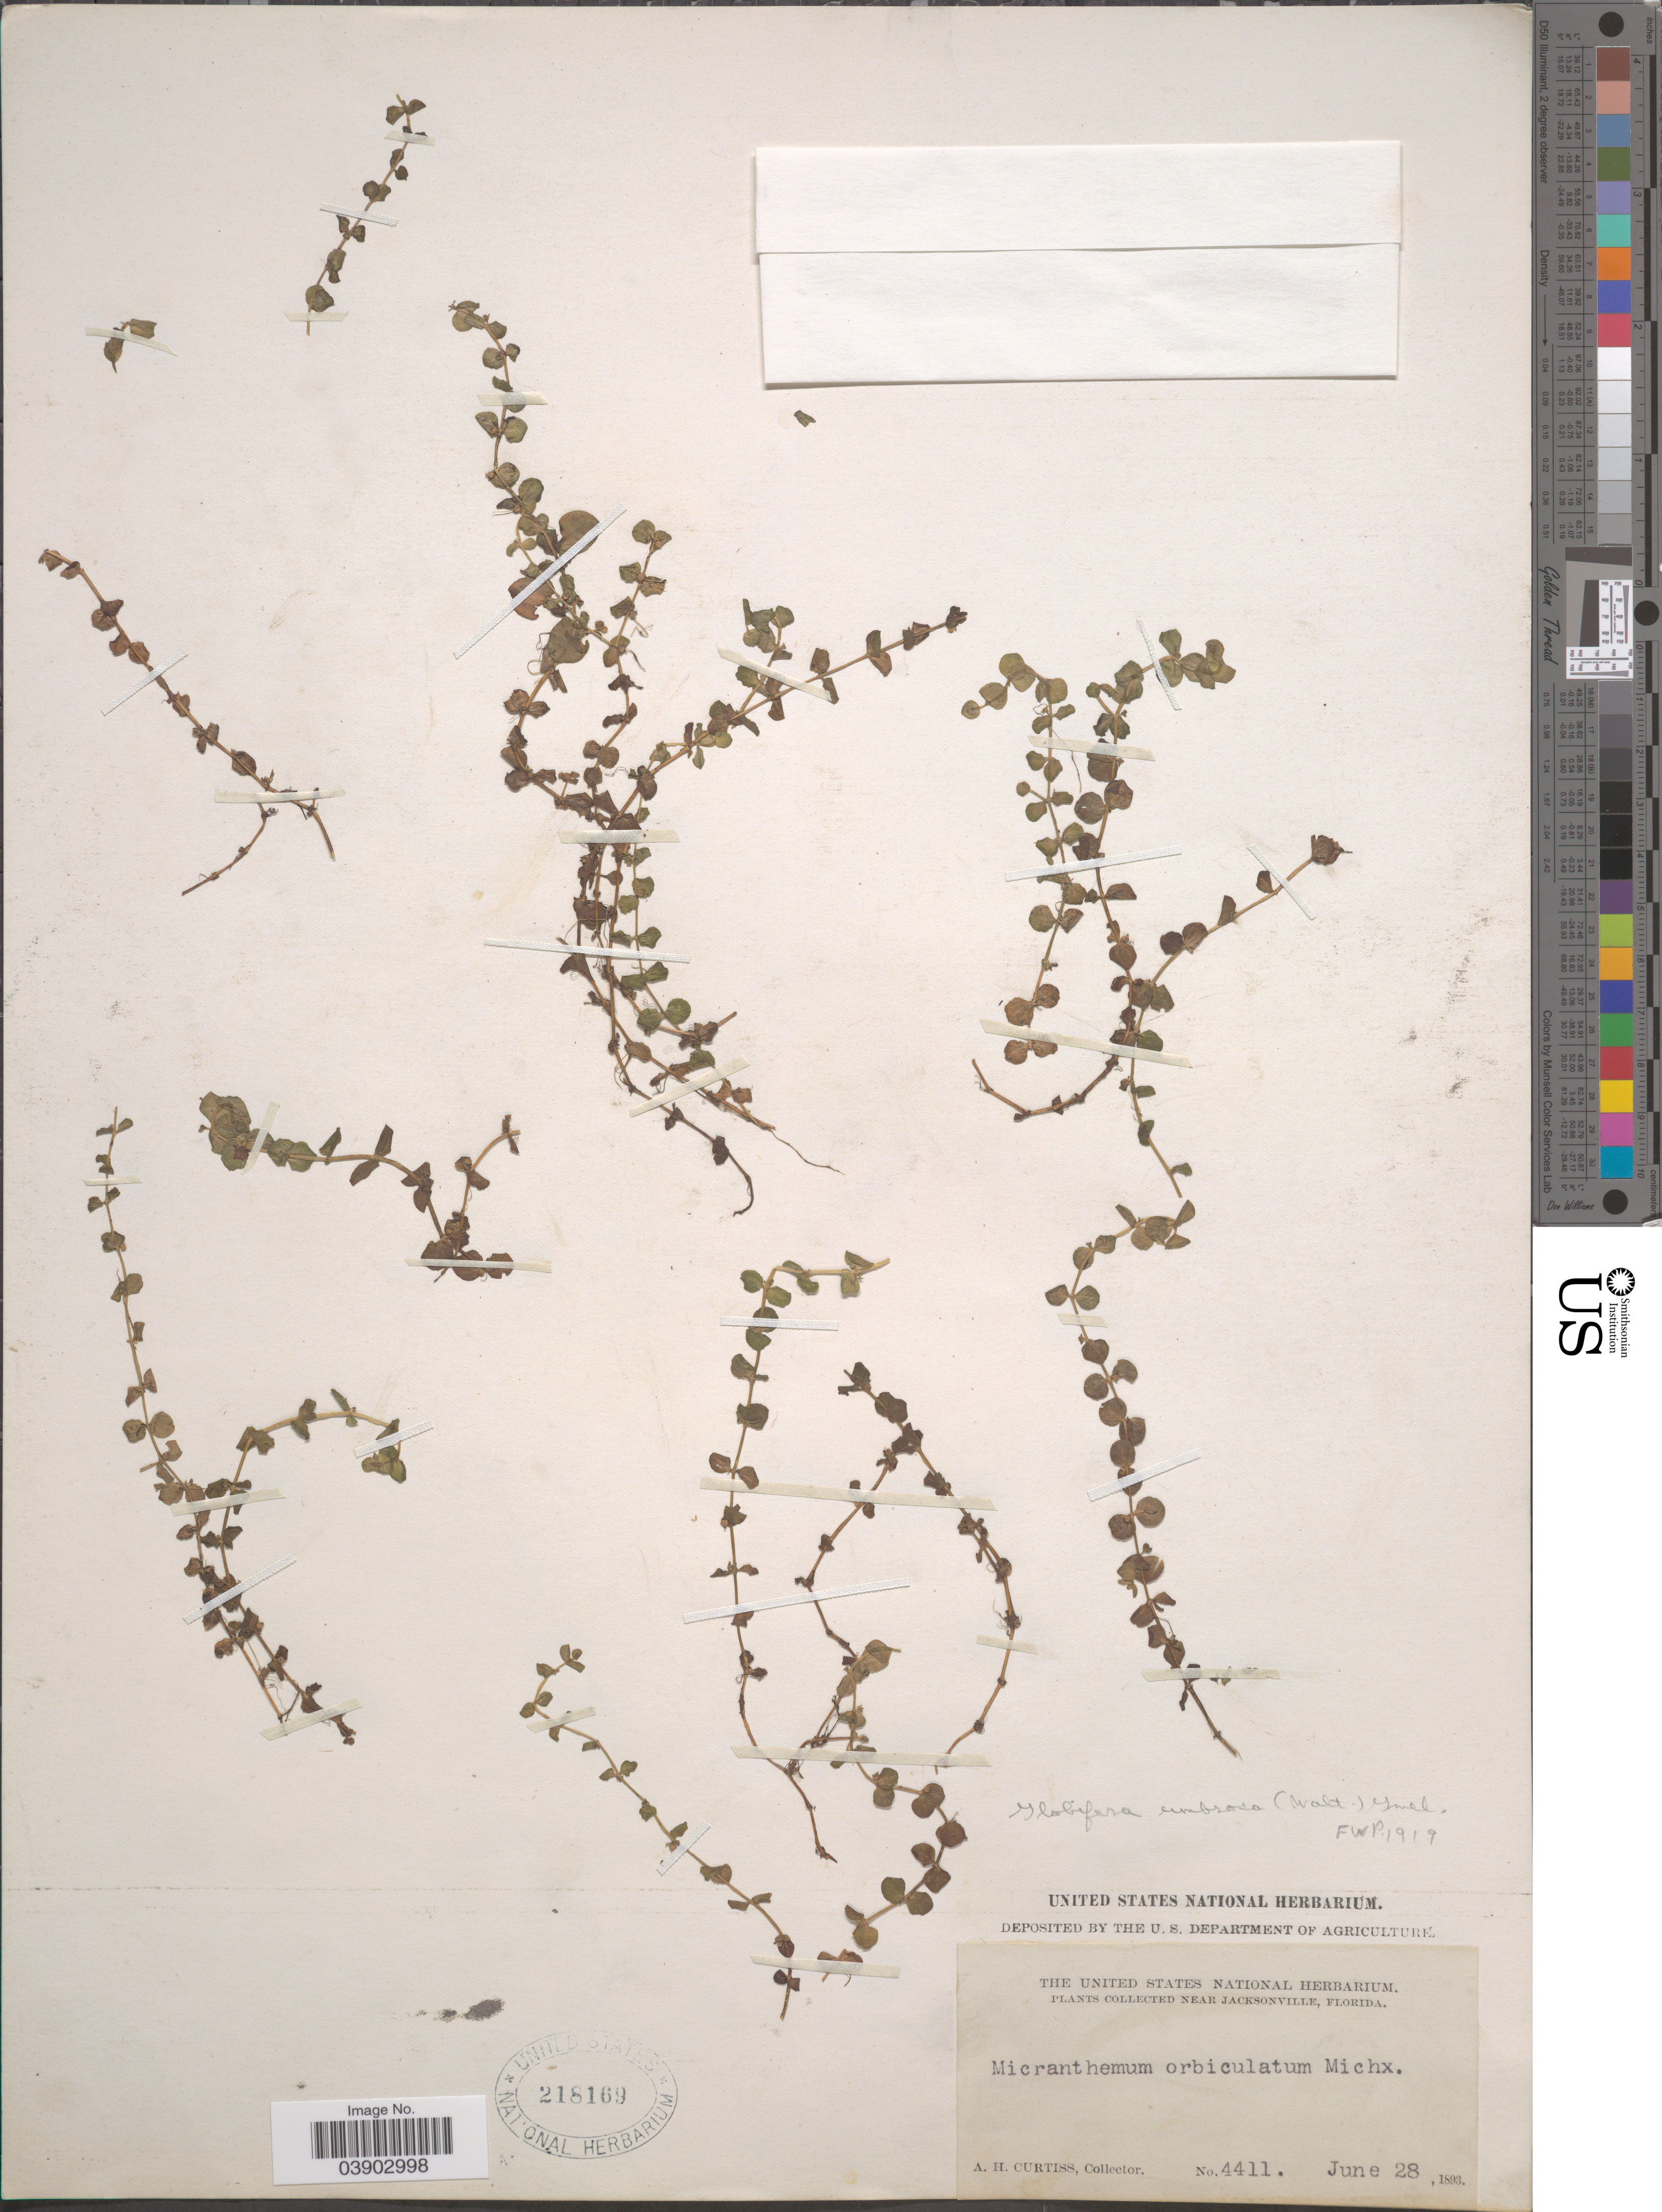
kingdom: Plantae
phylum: Tracheophyta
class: Magnoliopsida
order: Lamiales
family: Linderniaceae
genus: Micranthemum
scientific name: Micranthemum umbrosum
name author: (J.F. Gmel.) S.F. Blake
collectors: A. H. Curtiss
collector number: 4411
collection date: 1893-06-28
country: United States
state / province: Florida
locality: Near Jacksonville.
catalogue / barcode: US 218169